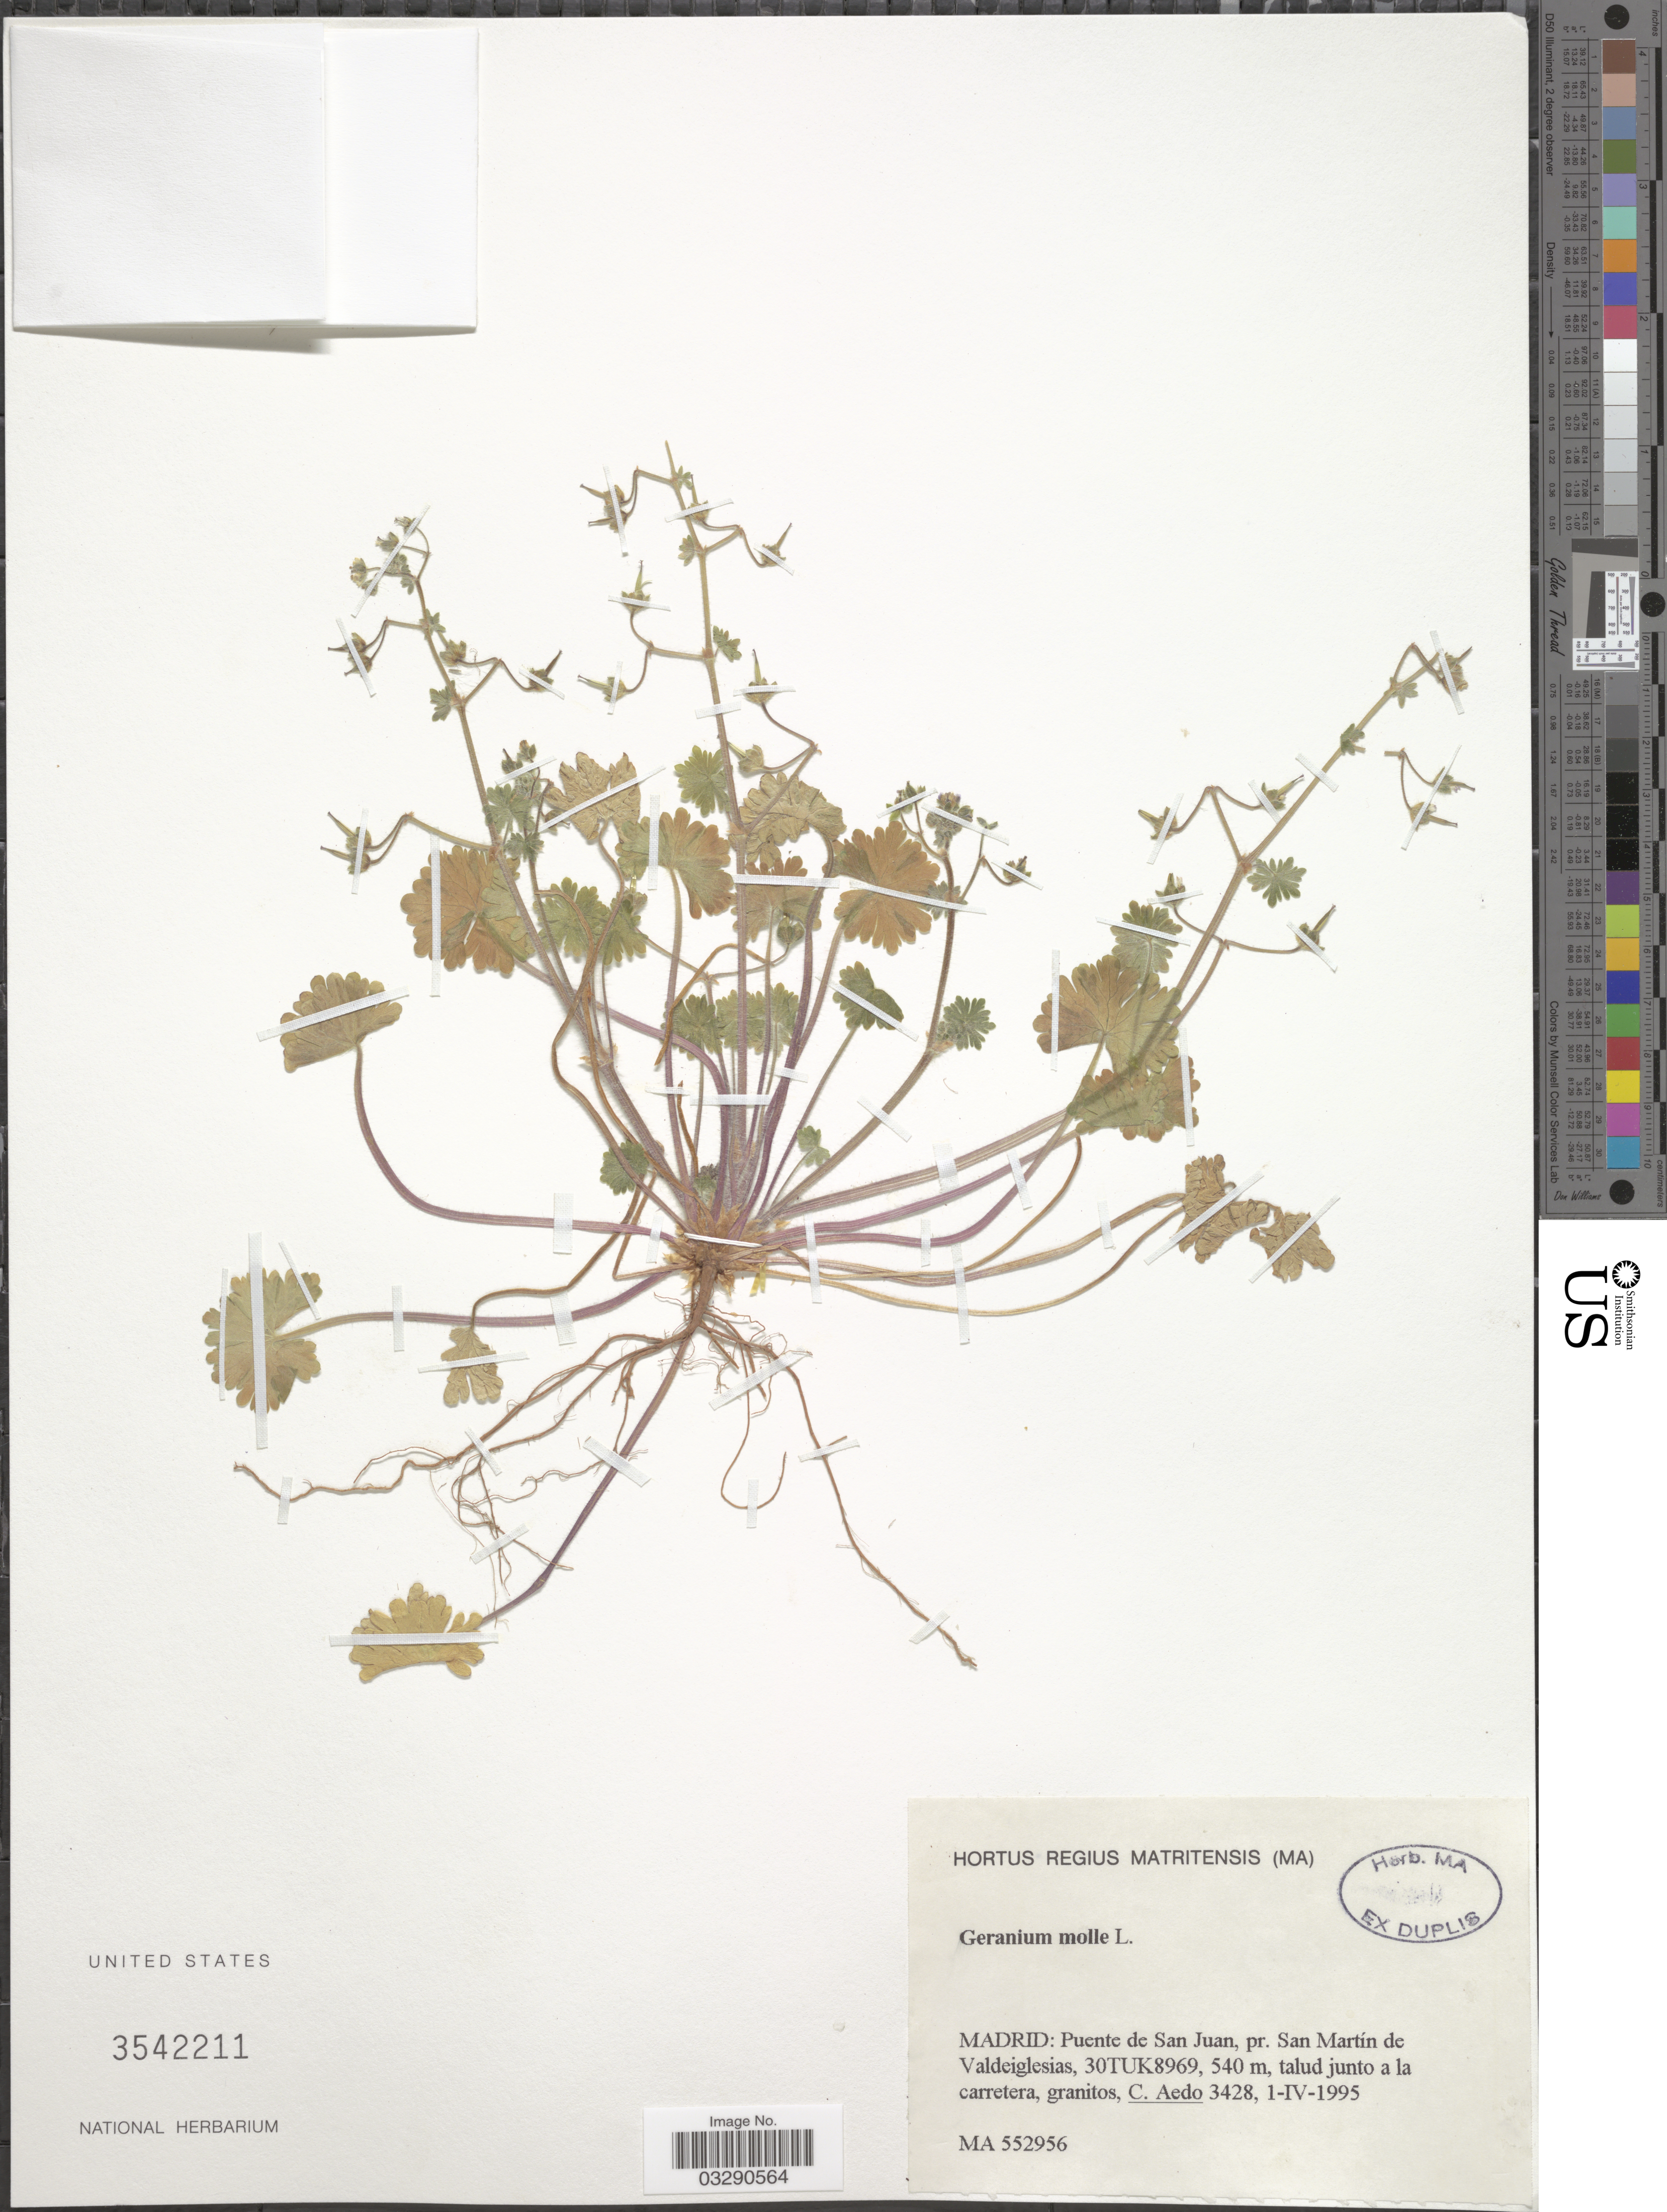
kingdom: Plantae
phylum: Tracheophyta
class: Magnoliopsida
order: Geraniales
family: Geraniaceae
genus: Geranium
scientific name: Geranium molle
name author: L.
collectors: C. Aedo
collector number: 3428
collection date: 1995-04-01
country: Spain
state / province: Madrid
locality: Puente de San Juan, pr. San Martín de Valdeiglesias, 30TUK8969.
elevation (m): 540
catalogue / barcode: US 3542211